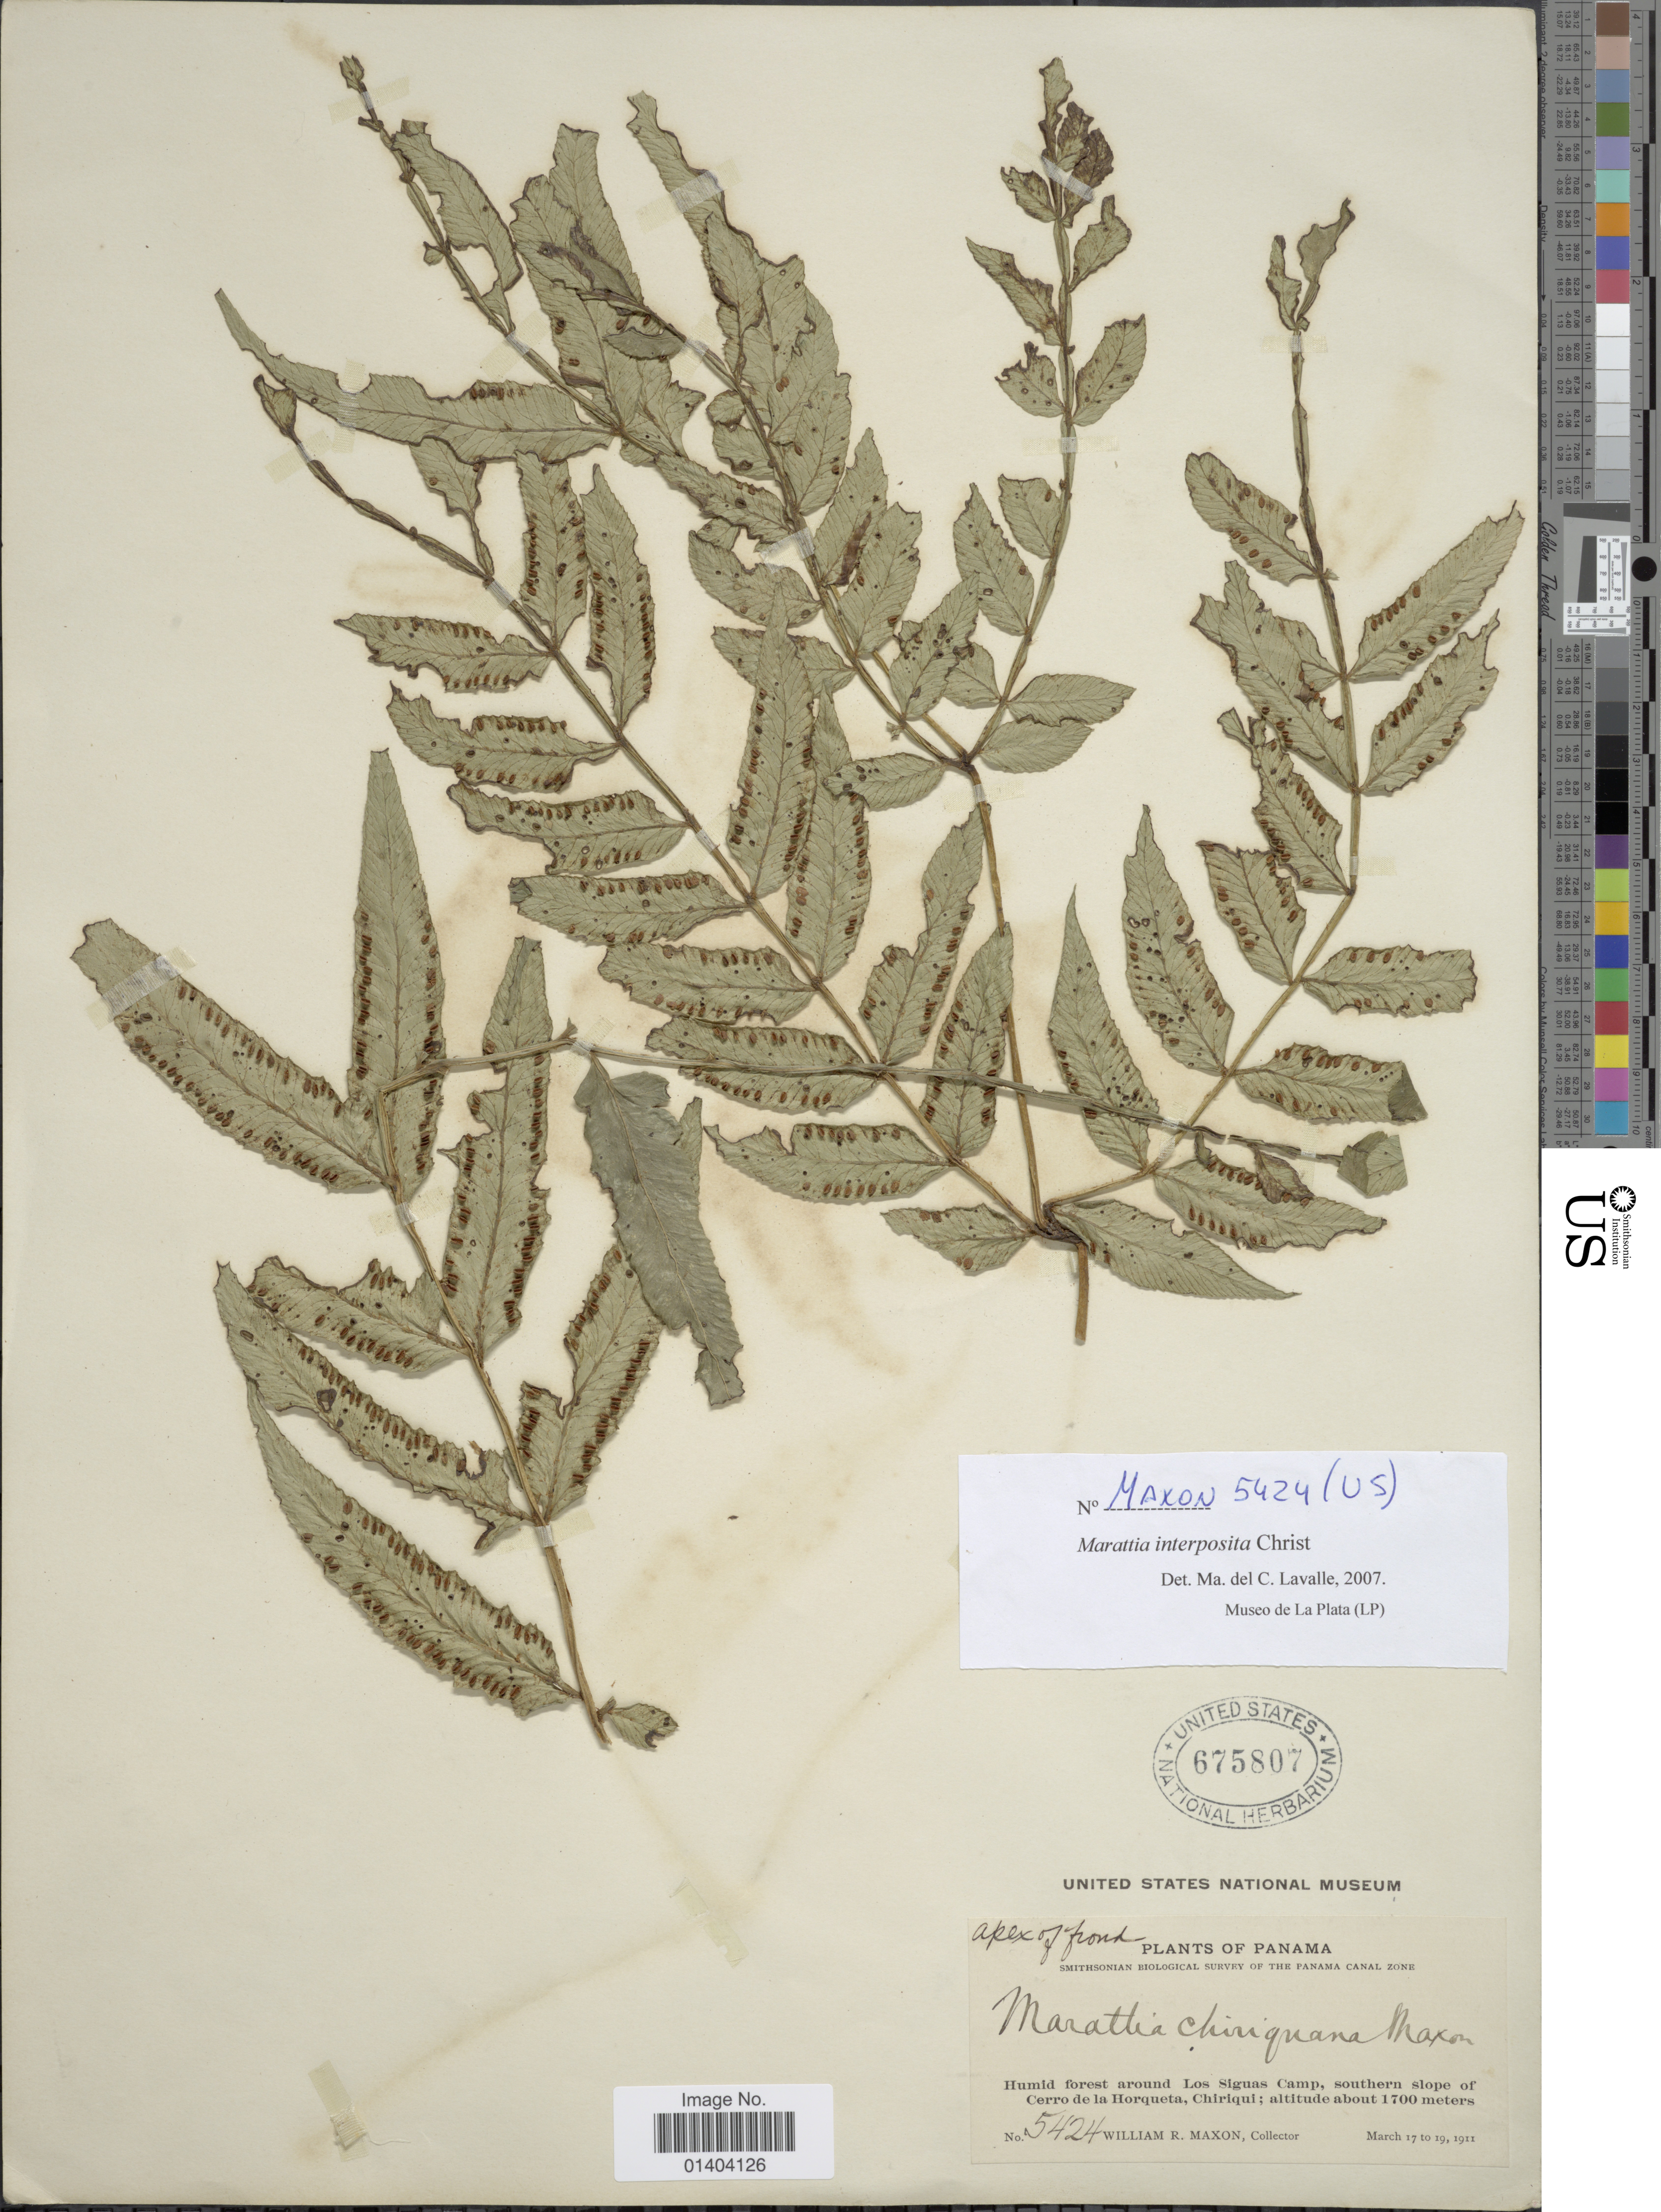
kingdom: Plantae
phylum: Tracheophyta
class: Polypodiopsida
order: Marattiales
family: Marattiaceae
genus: Marattia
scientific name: Marattia interposita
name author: Christ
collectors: W. R. Maxon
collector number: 5424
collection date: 1911-03-17/1911-03-19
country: Panama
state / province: Panamá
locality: Los Siguas camp, southern slope of Cerro de la Horqueta Chiriqui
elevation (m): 1700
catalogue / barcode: US 675807